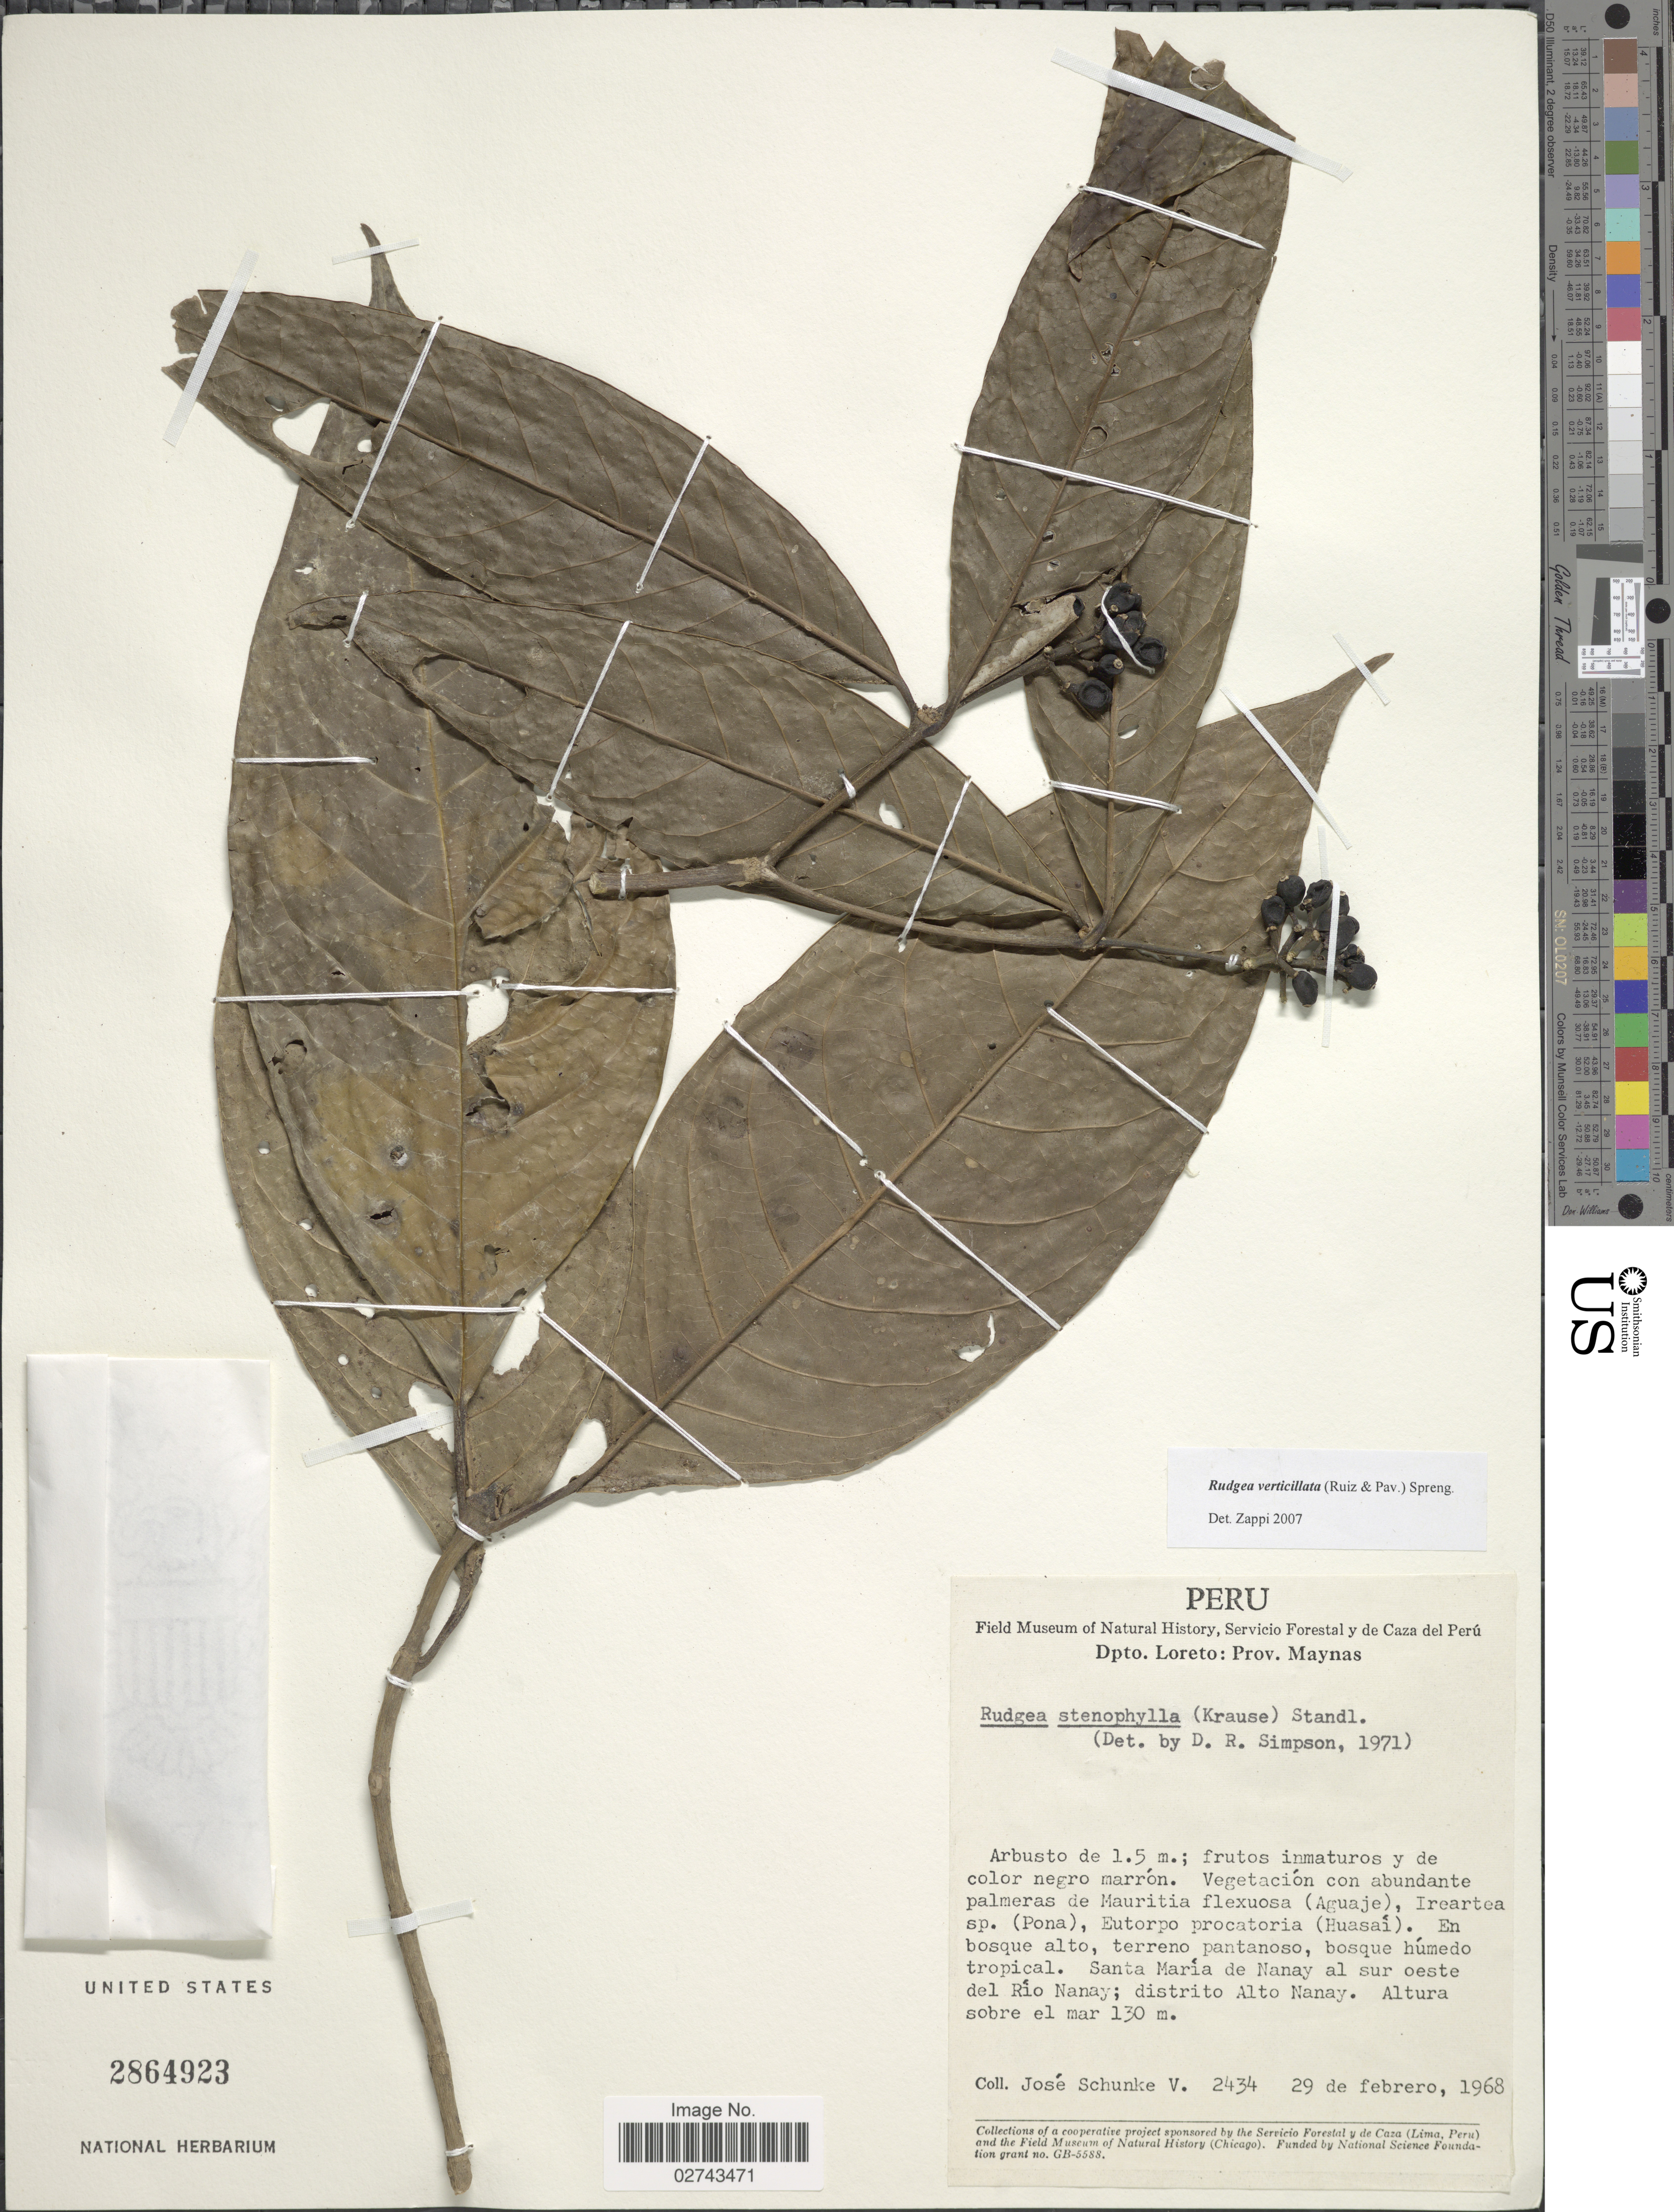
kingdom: Plantae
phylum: Tracheophyta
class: Magnoliopsida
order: Gentianales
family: Rubiaceae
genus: Rudgea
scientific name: Rudgea verticillata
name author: (Ruiz & Pav.) Spreng.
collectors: J. Schunke Vigo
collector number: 2434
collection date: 1968-02-29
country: Peru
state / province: Loreto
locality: Prov. Maynas, Santa Maria de Nanay al sur oeste del Rio Nanay, distrito Alto Nanay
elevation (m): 130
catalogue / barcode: US 2864923